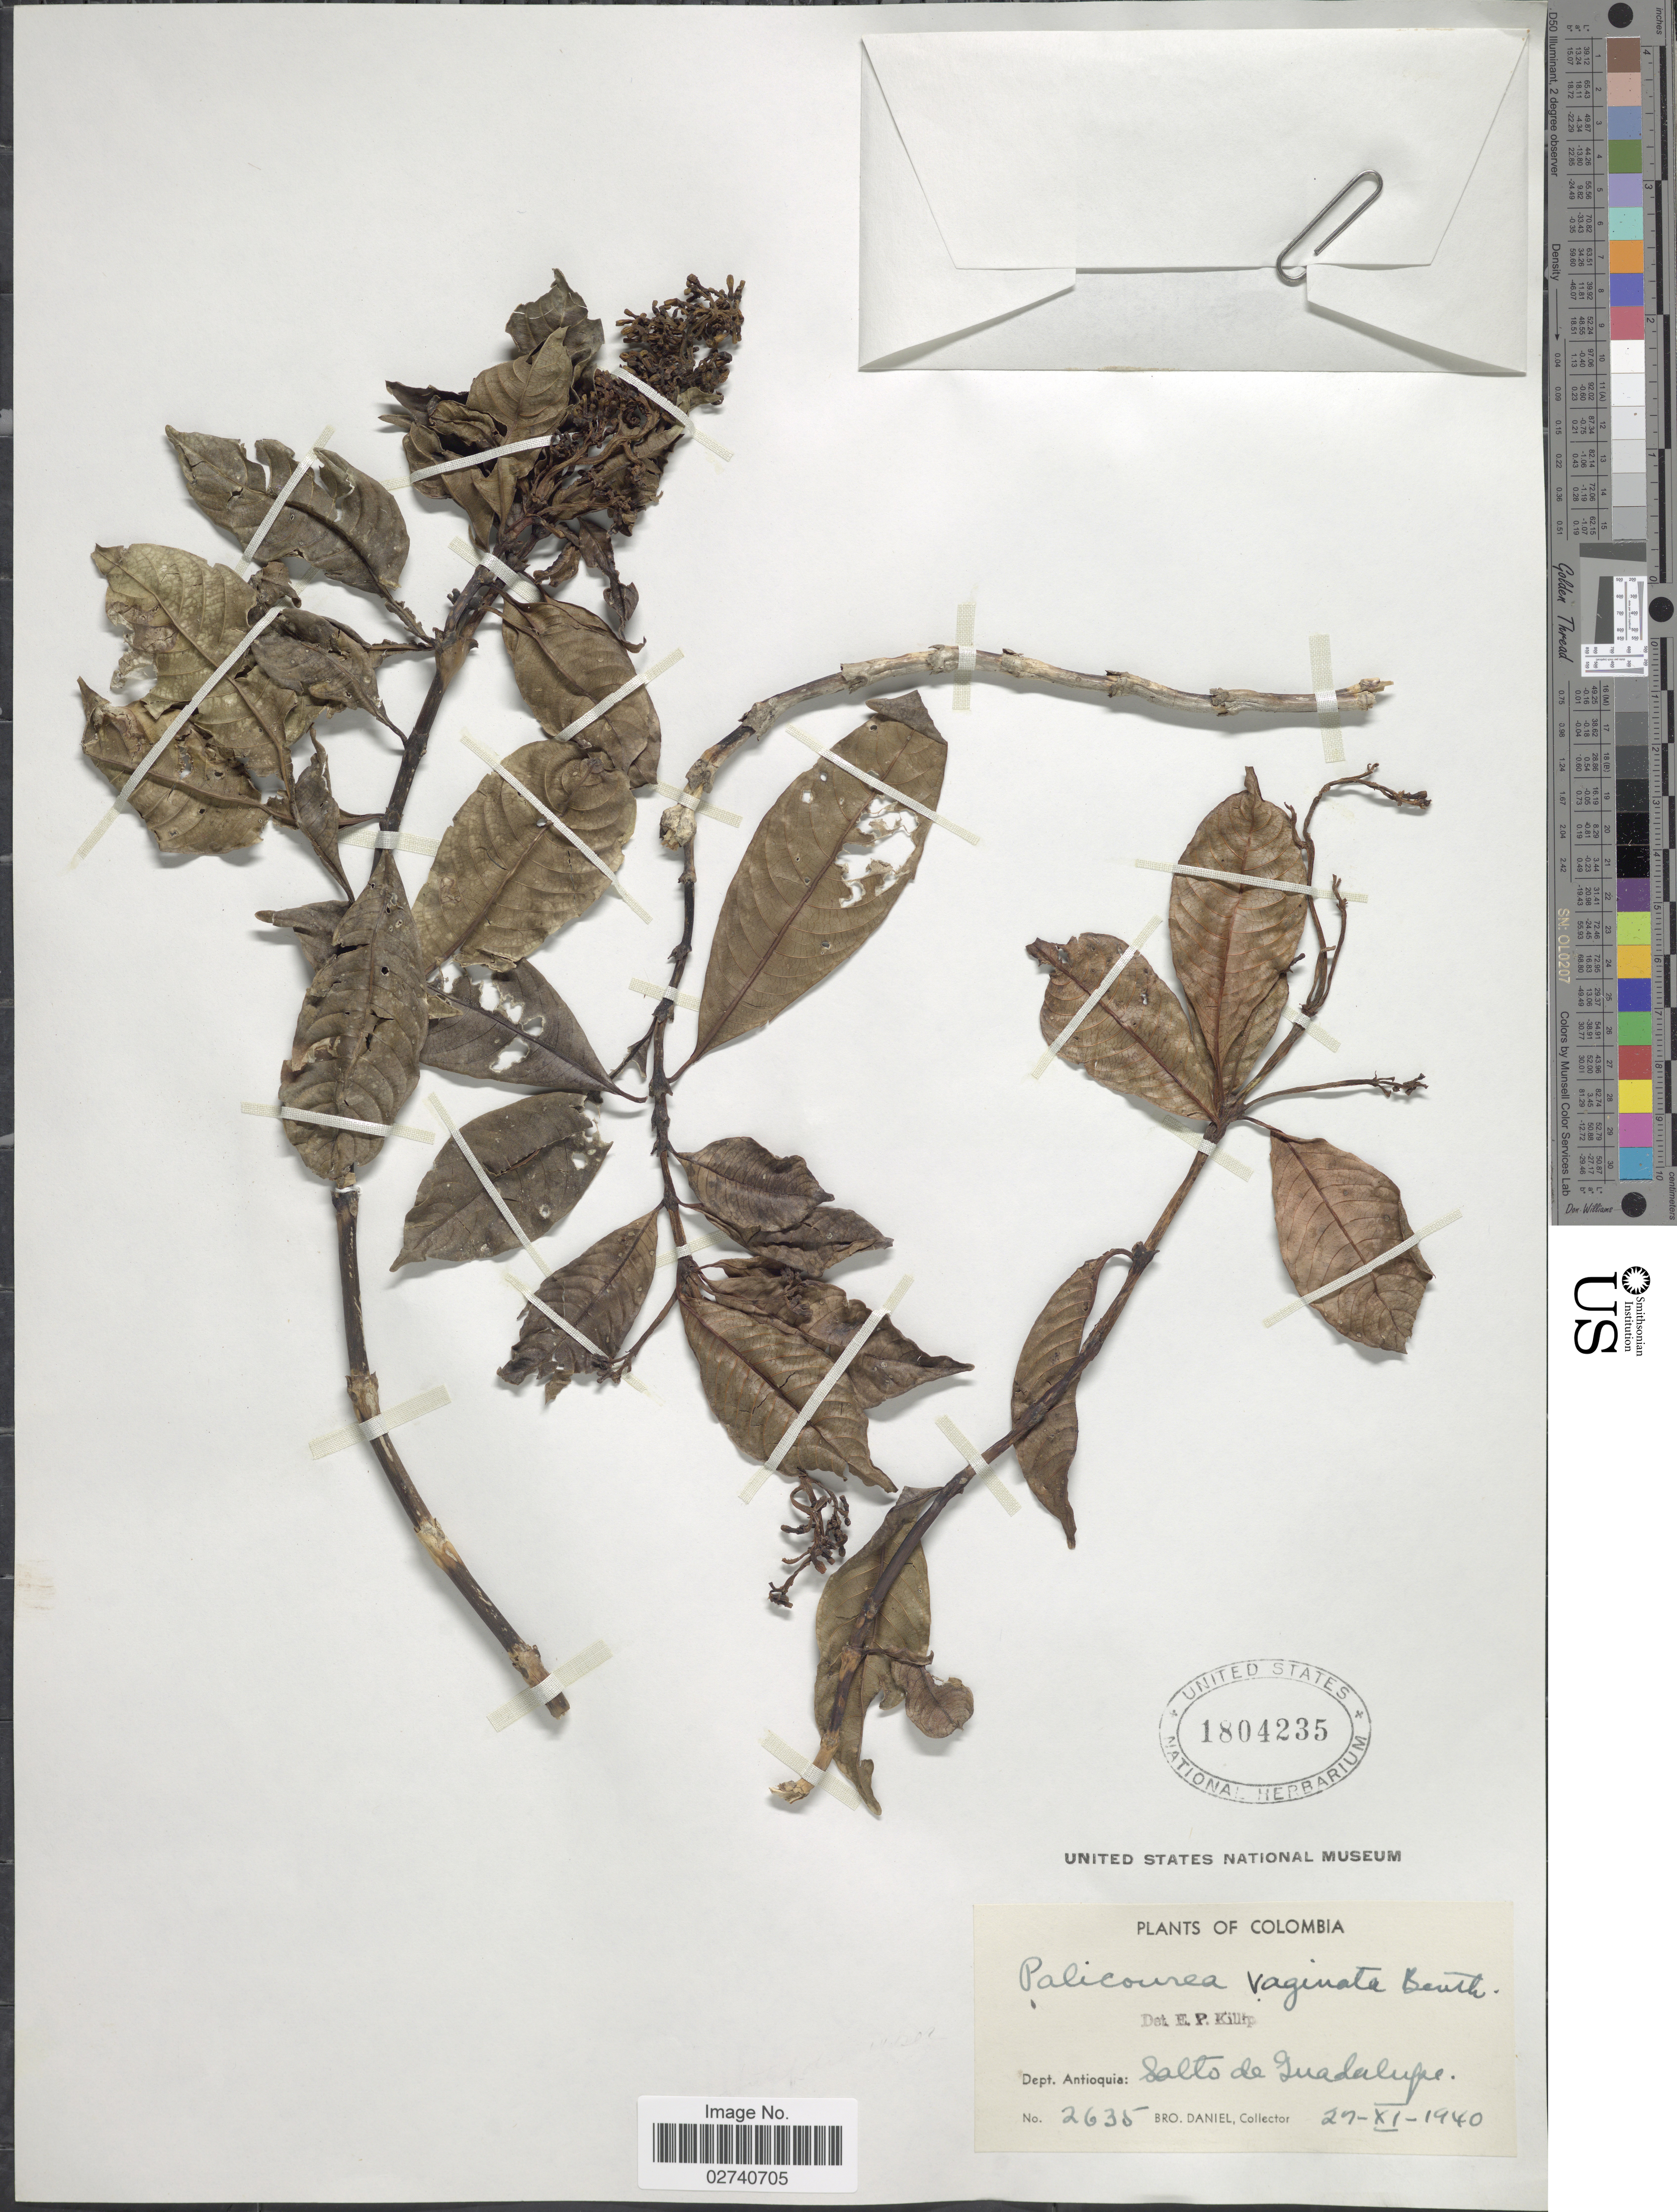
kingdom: Plantae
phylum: Tracheophyta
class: Magnoliopsida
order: Gentianales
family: Rubiaceae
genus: Palicourea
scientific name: Palicourea vaginata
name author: Benth.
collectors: Bro. Daniel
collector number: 2635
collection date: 1940-11-27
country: Colombia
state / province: Antioquia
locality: Salto de Guadalupe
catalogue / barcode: US 1804235